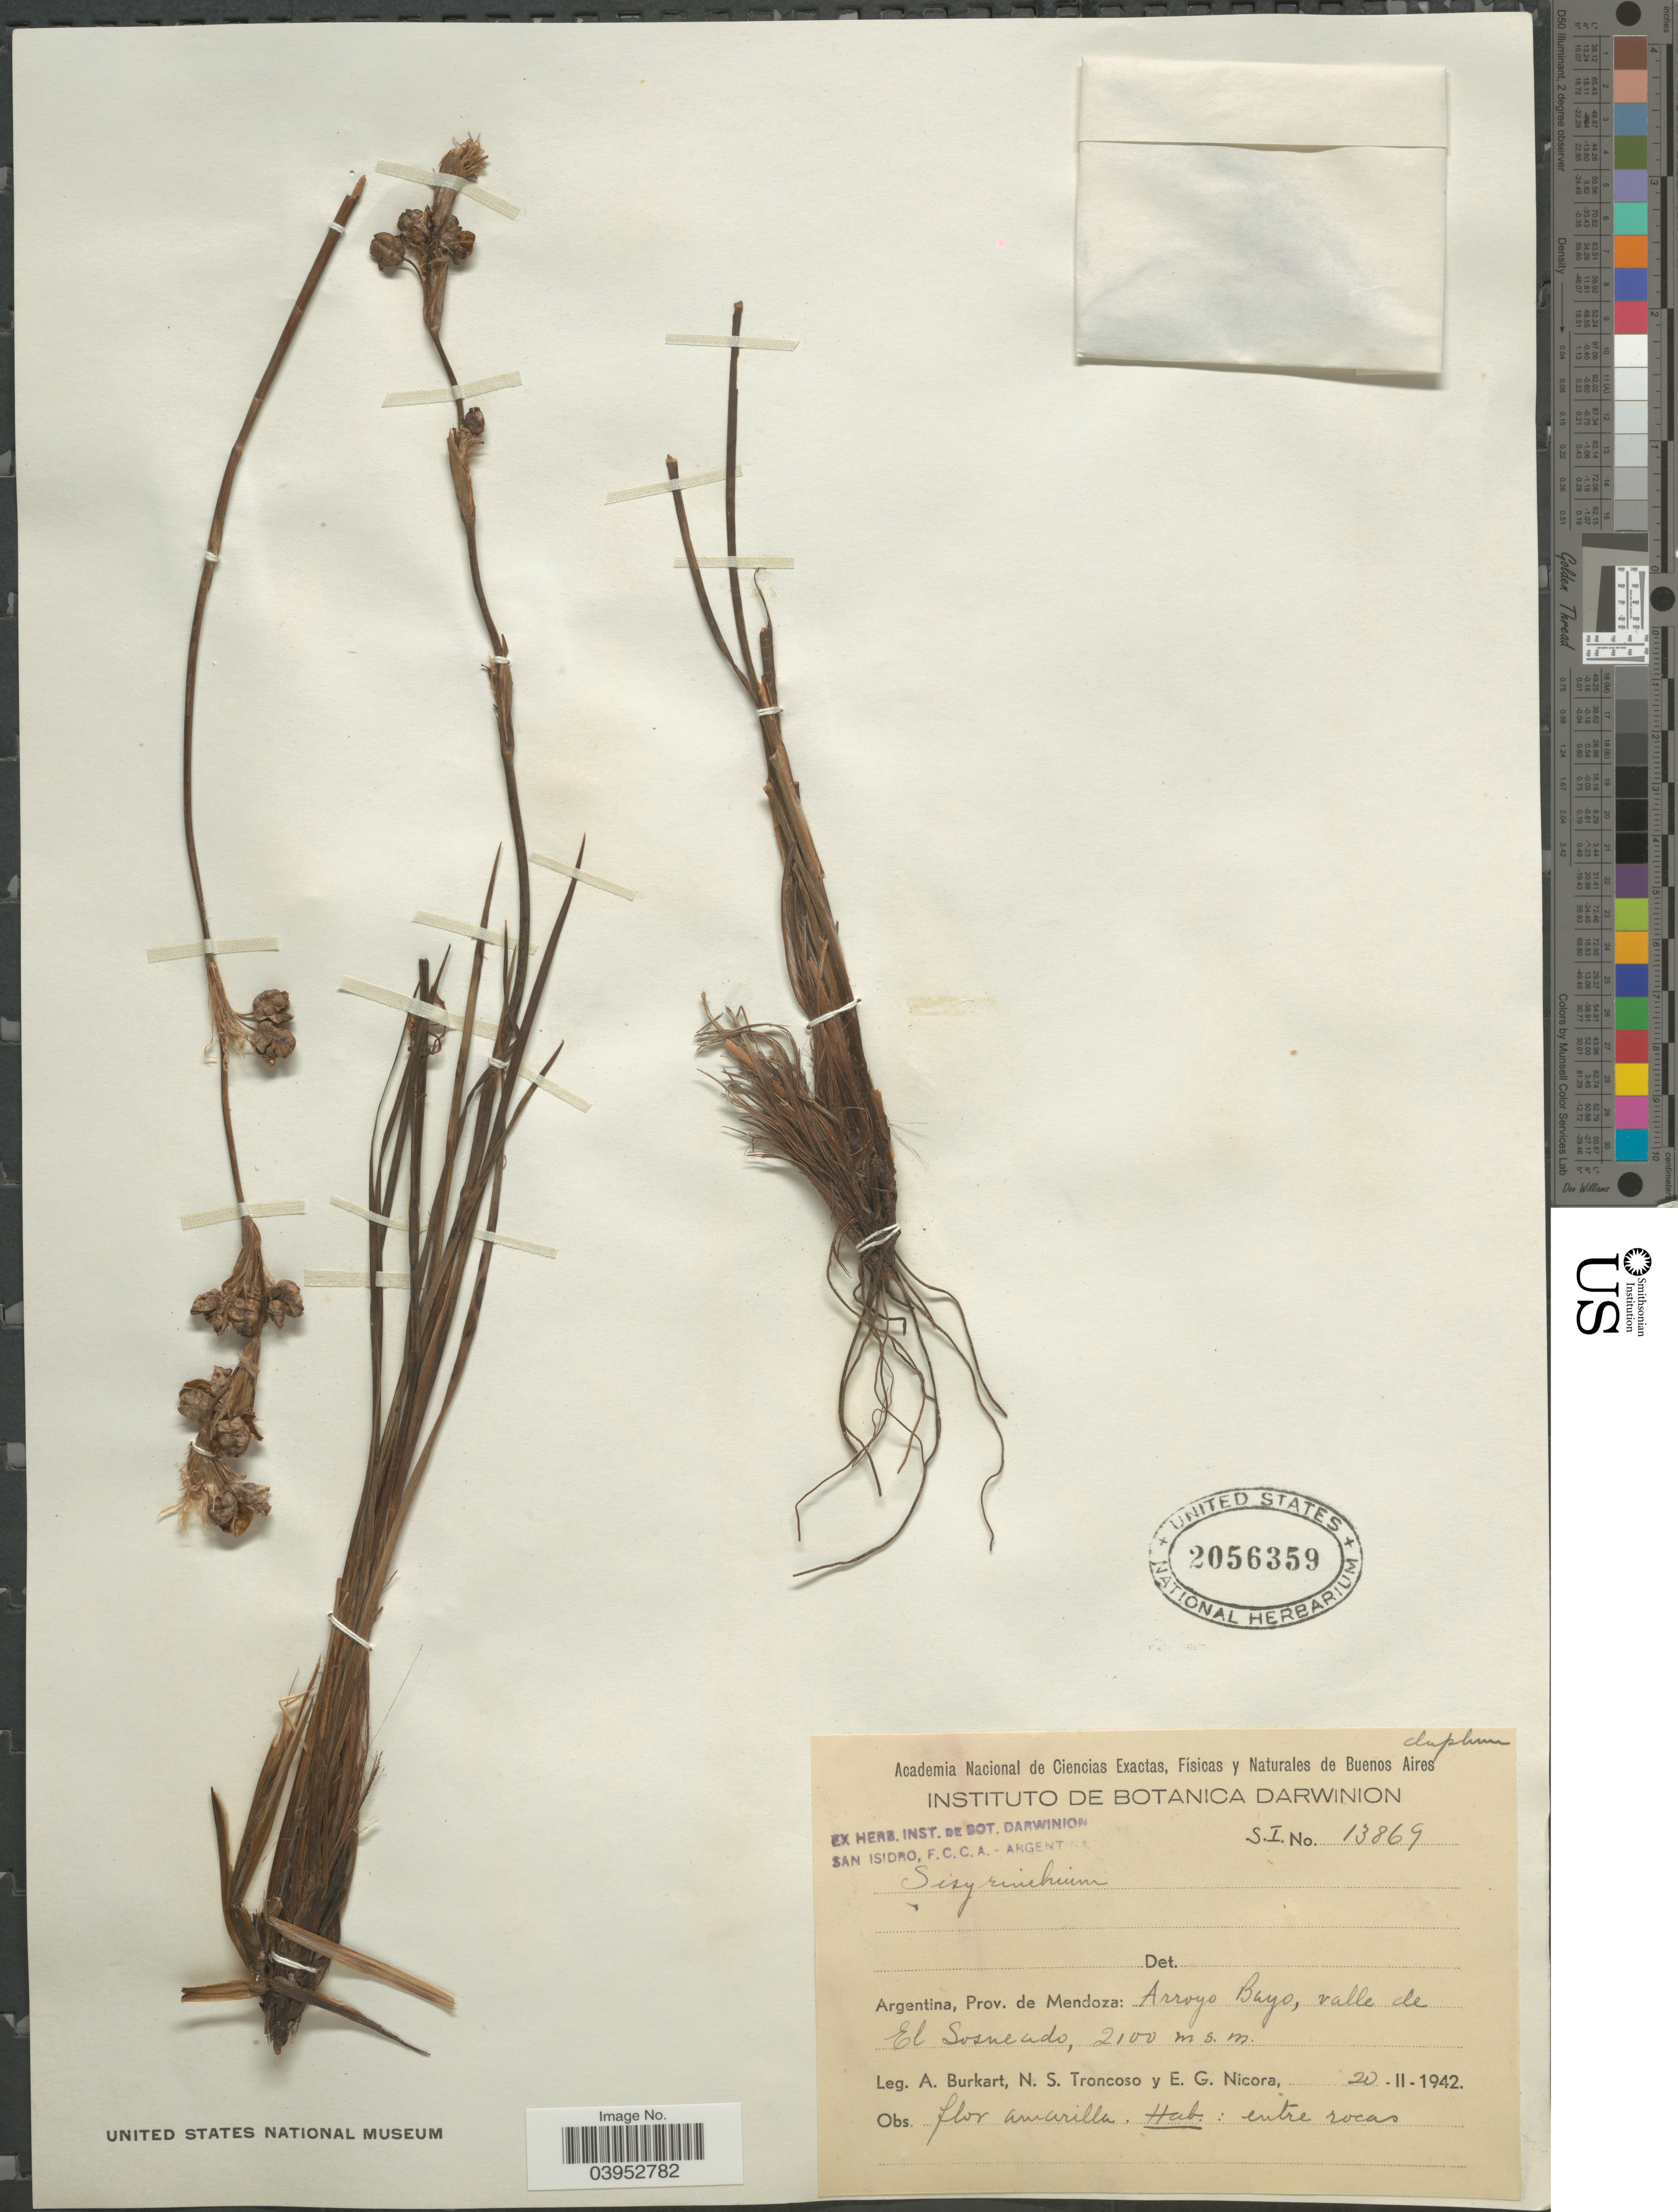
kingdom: Plantae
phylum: Tracheophyta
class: Liliopsida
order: Asparagales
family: Iridaceae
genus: Sisyrinchium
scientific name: Sisyrinchium sp.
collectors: A. E. Burkart, N. Troncoso & E. G. Nicora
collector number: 13869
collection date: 1942-02-20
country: Argentina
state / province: Mendoza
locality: Arroyo Bayo, valle de El Sosneado.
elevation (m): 2100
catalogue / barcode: US 2056359